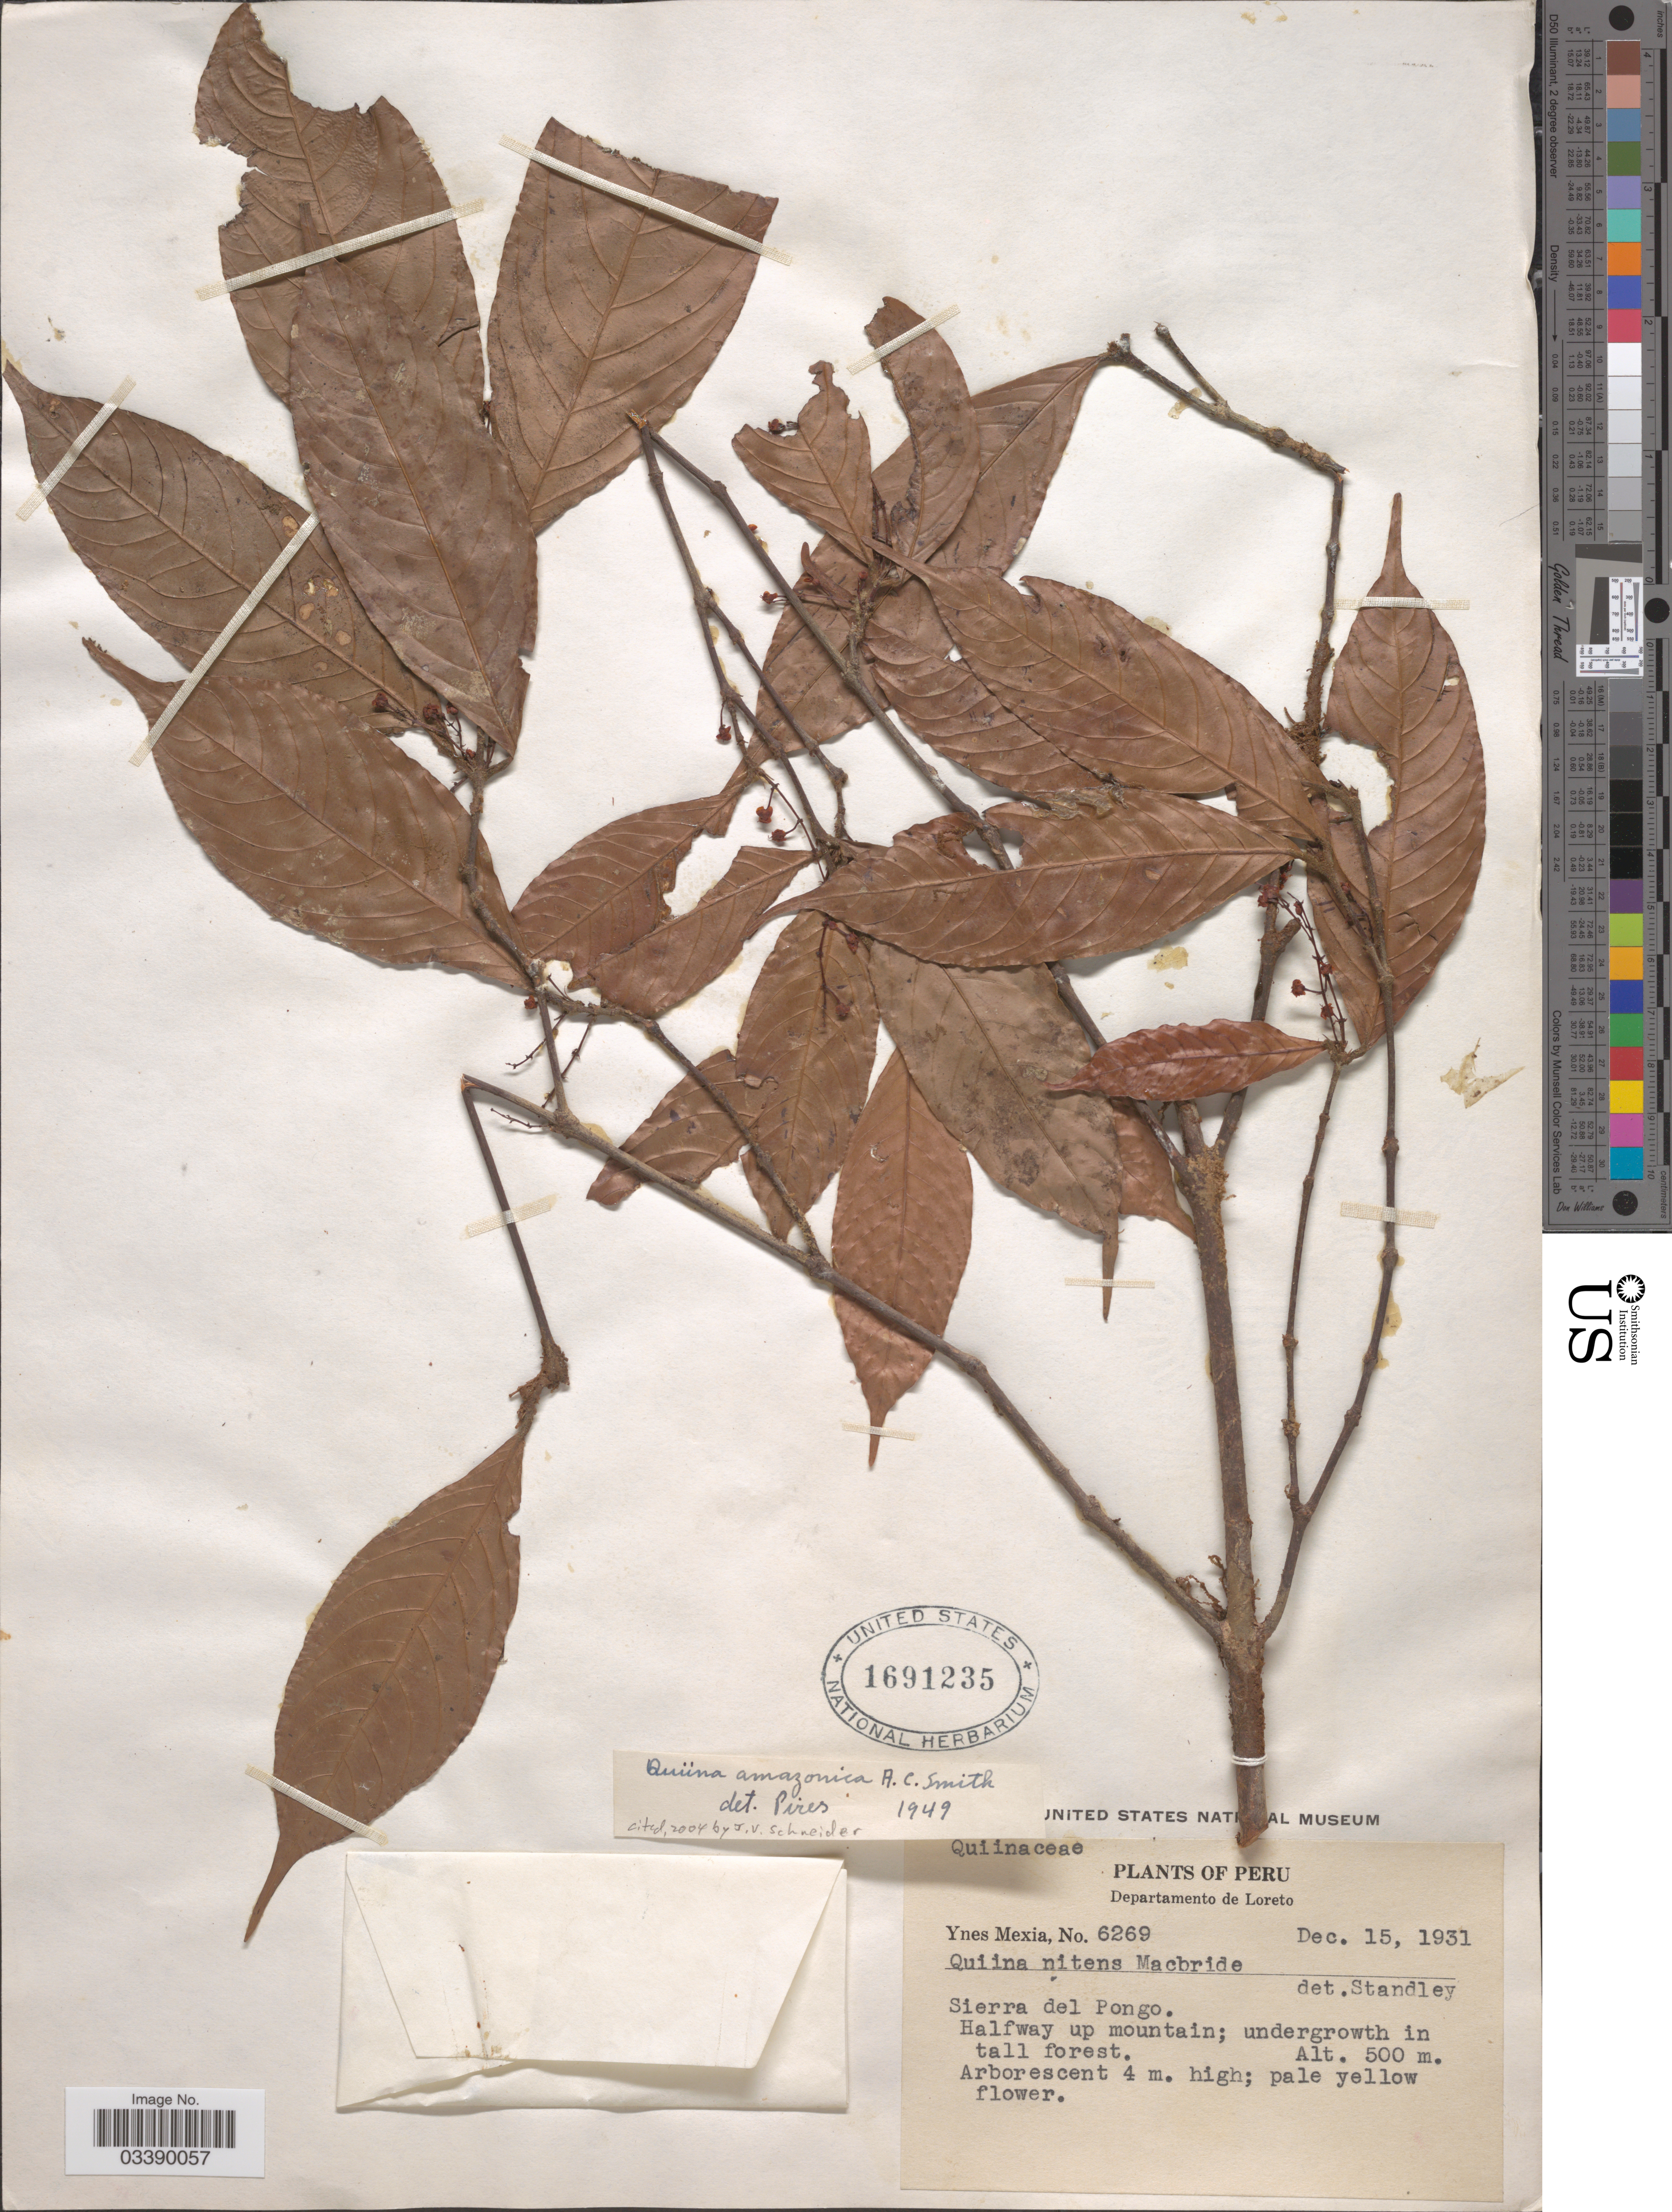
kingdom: Plantae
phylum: Tracheophyta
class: Magnoliopsida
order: Malpighiales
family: Quiinaceae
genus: Quiina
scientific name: Quiina amazonica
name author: A.C. Sm.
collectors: Y. Mexia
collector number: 6269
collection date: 1931-12-15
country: Peru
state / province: Loreto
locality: Department de Loreto. Sierra del Pongo. Halfway up mountain.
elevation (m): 500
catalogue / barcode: US 1691235